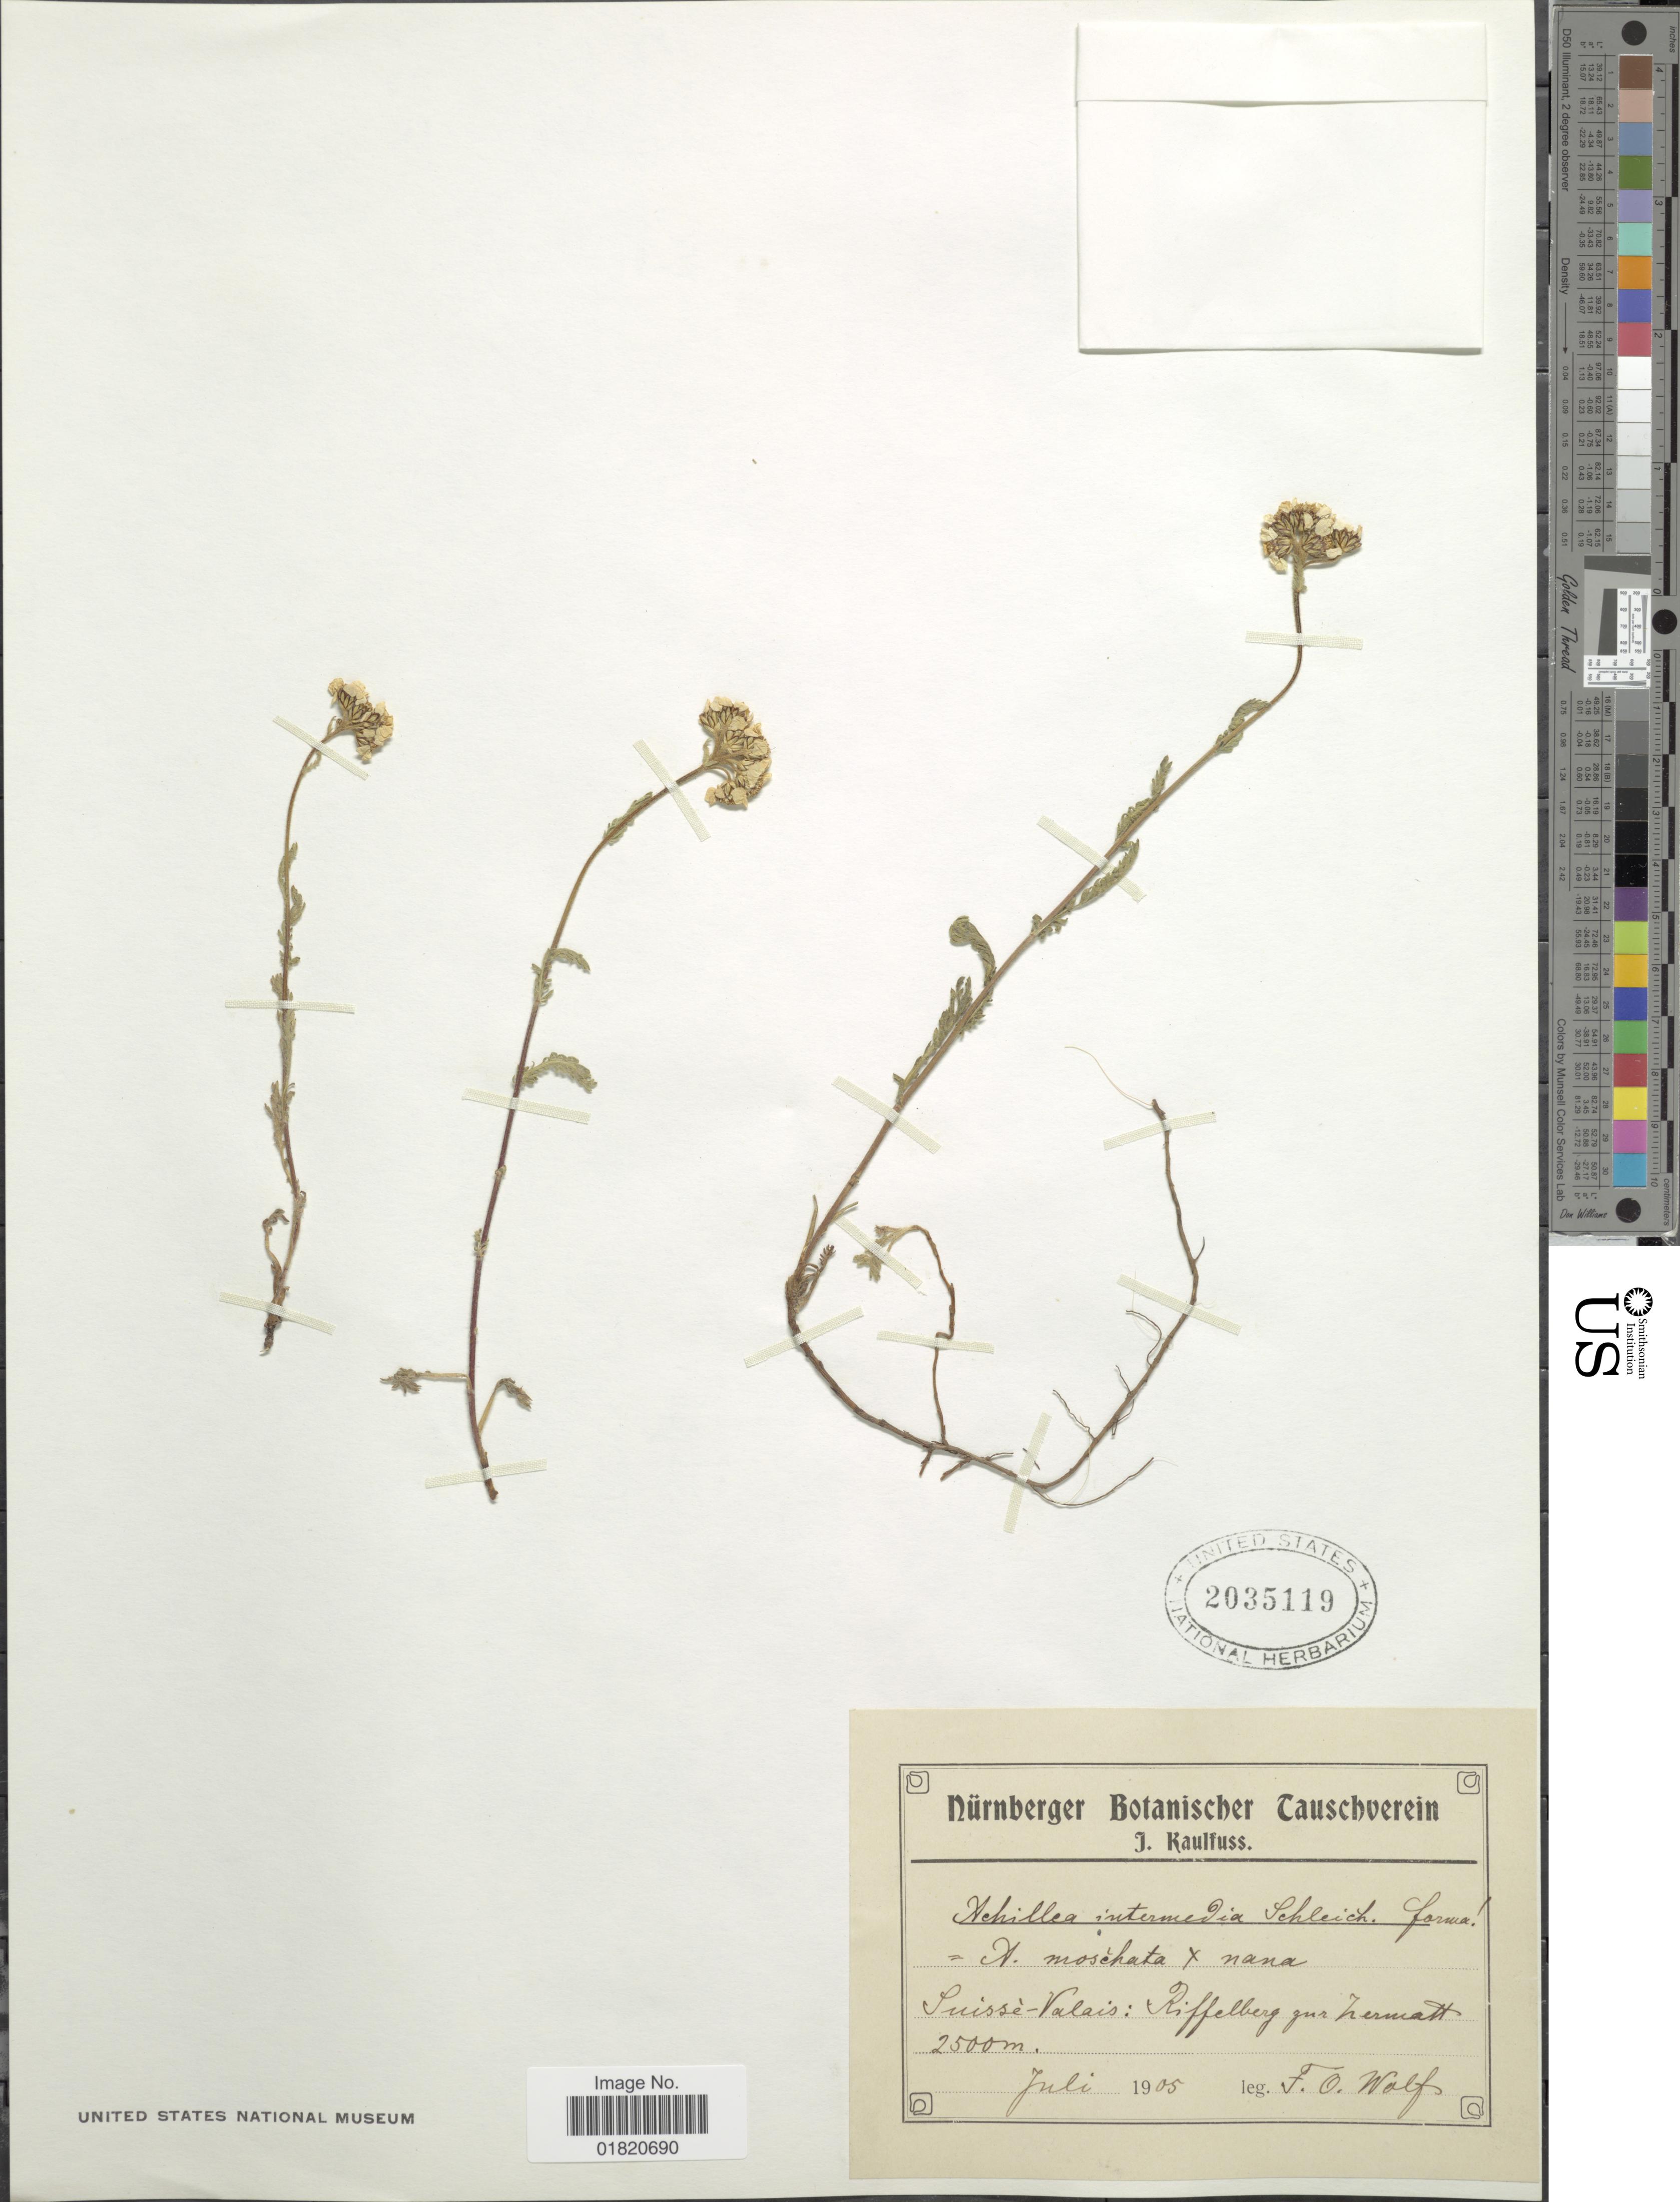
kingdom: Plantae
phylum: Tracheophyta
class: Magnoliopsida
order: Asterales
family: Asteraceae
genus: Achillea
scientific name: Achillea intermedia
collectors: F. Wolf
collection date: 1905-07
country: Switzerland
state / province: Valais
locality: Suisse. Riffelberg zur Zermatt.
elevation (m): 2500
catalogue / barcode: US 2035119